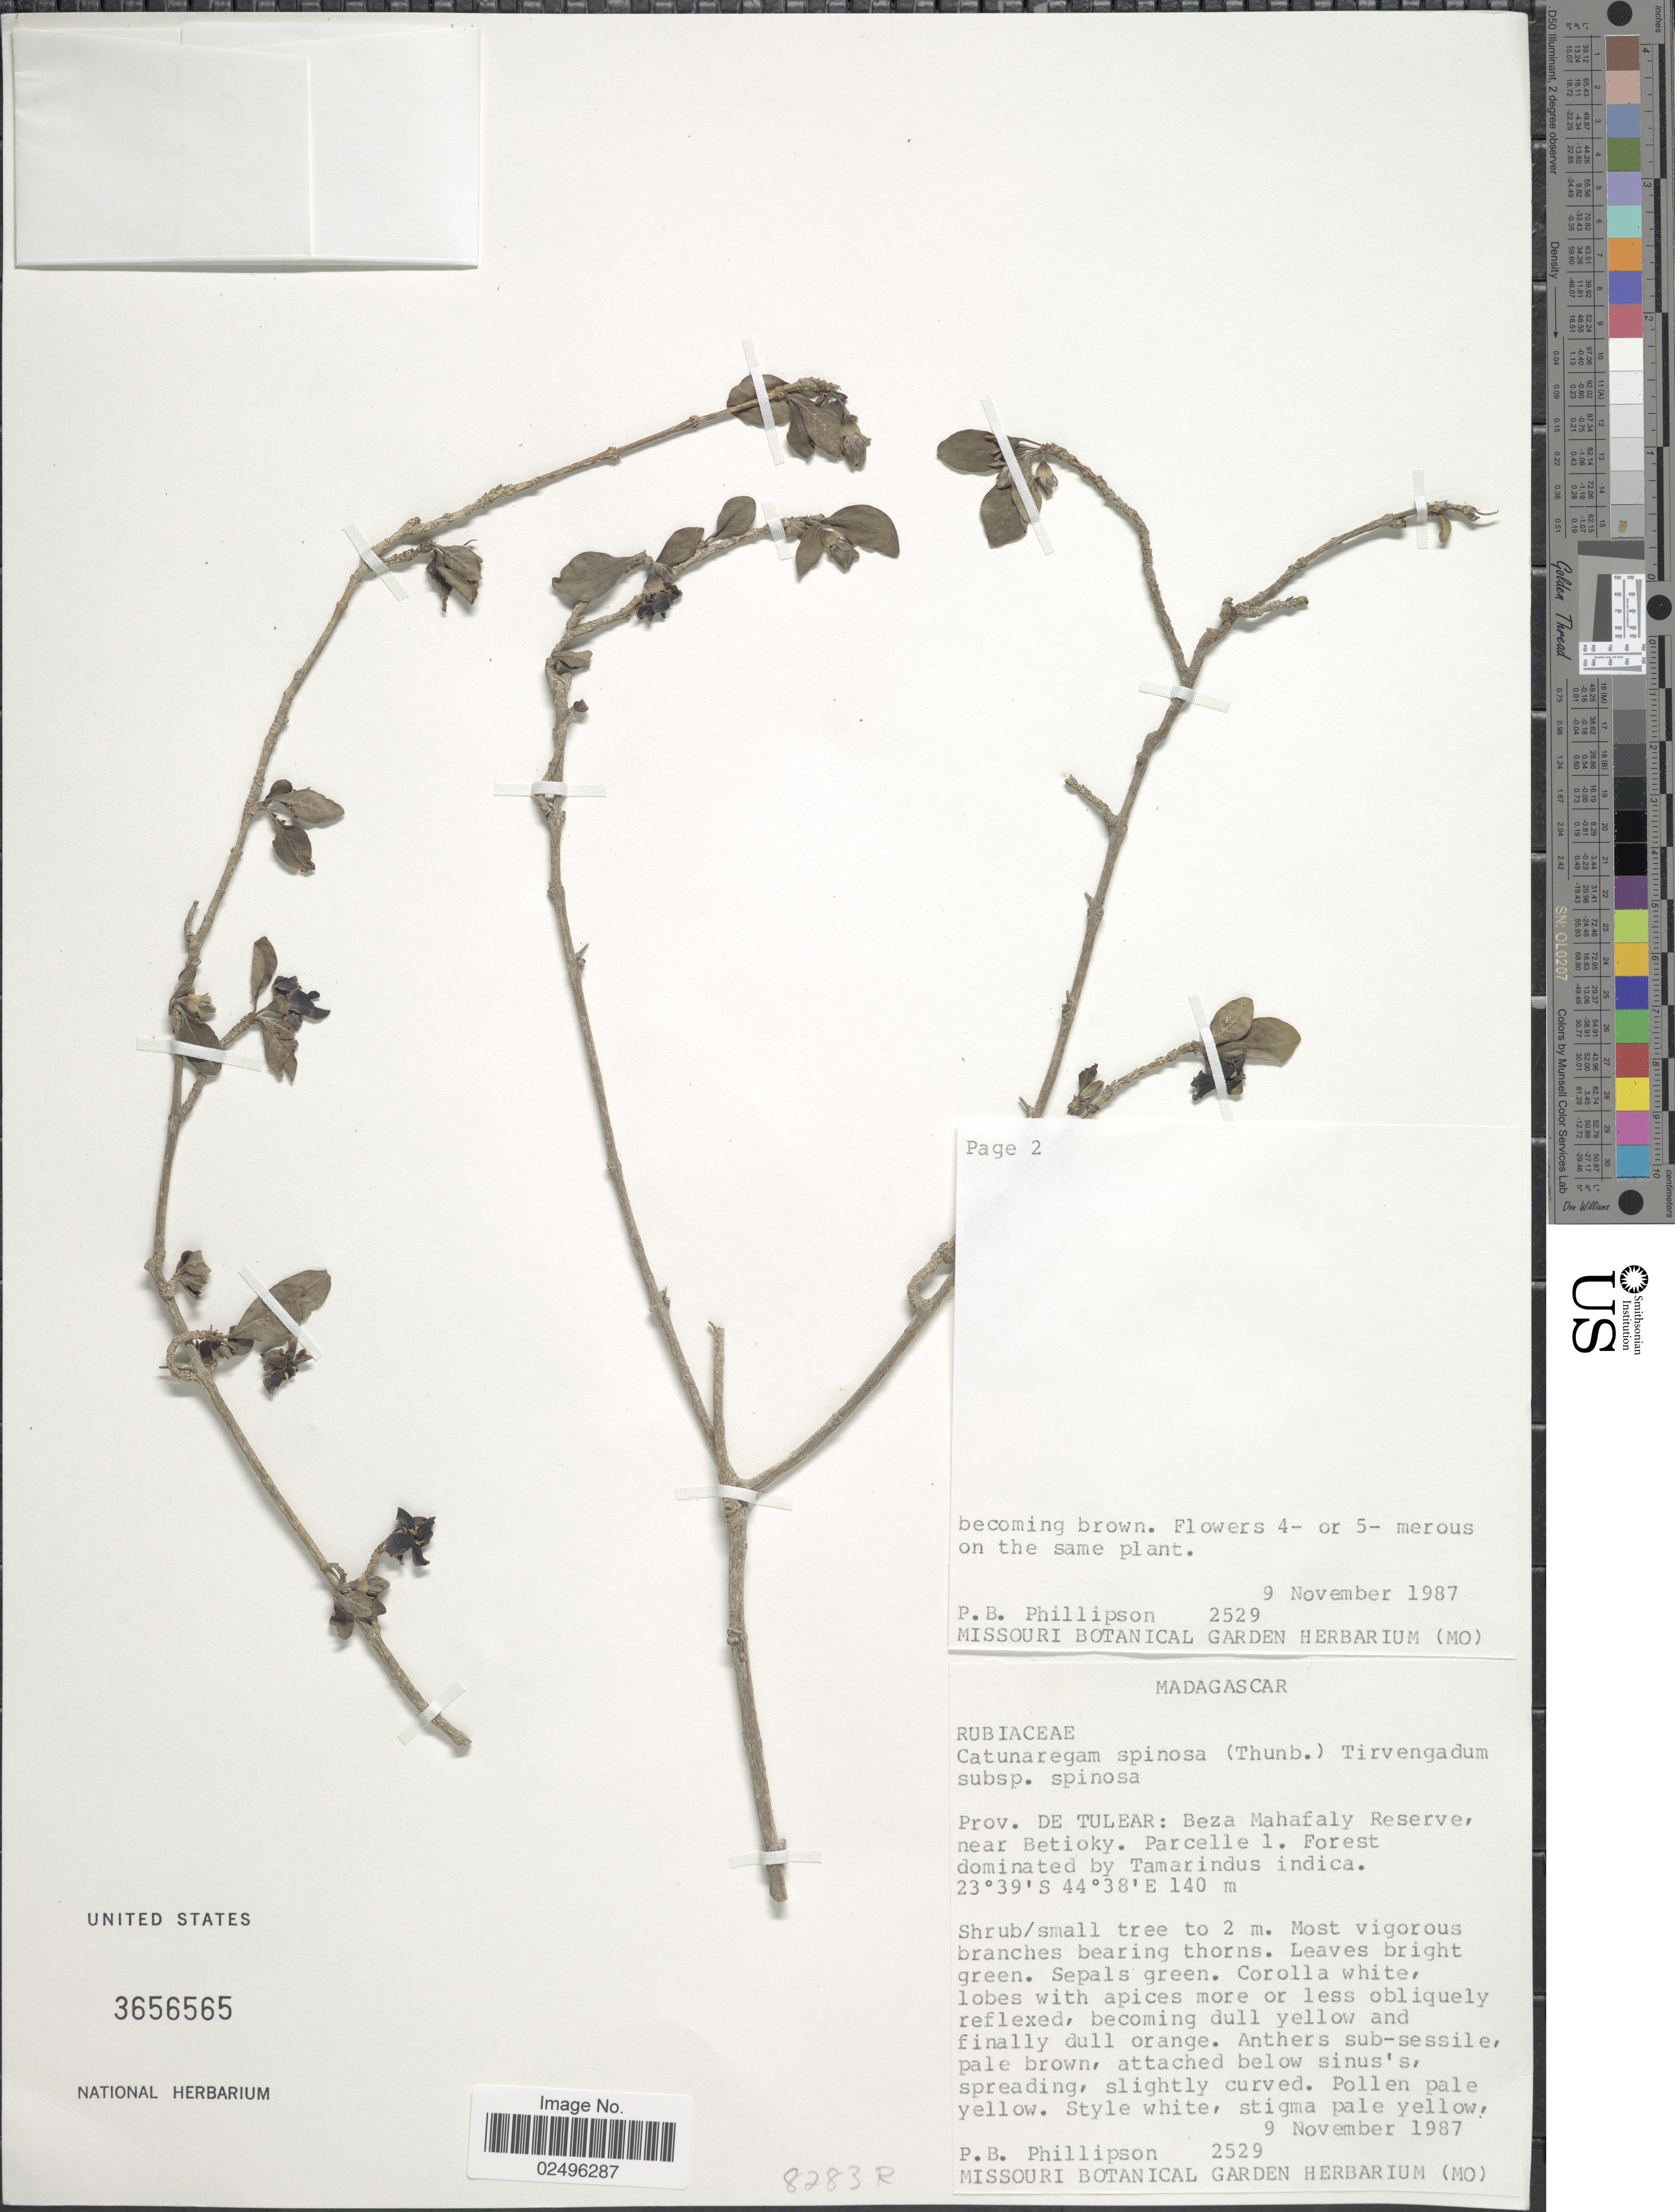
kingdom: Plantae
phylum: Tracheophyta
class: Magnoliopsida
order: Gentianales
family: Rubiaceae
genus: Catunaregam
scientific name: Catunaregam spinosa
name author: (Thunb.) Tirveng.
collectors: P. B. Phillipson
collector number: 2529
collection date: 1987-11-09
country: Madagascar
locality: Prov. de Tulear: Beza Mahafely Reserve, near Betioky. Parcelle 1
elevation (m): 140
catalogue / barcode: US 3656565